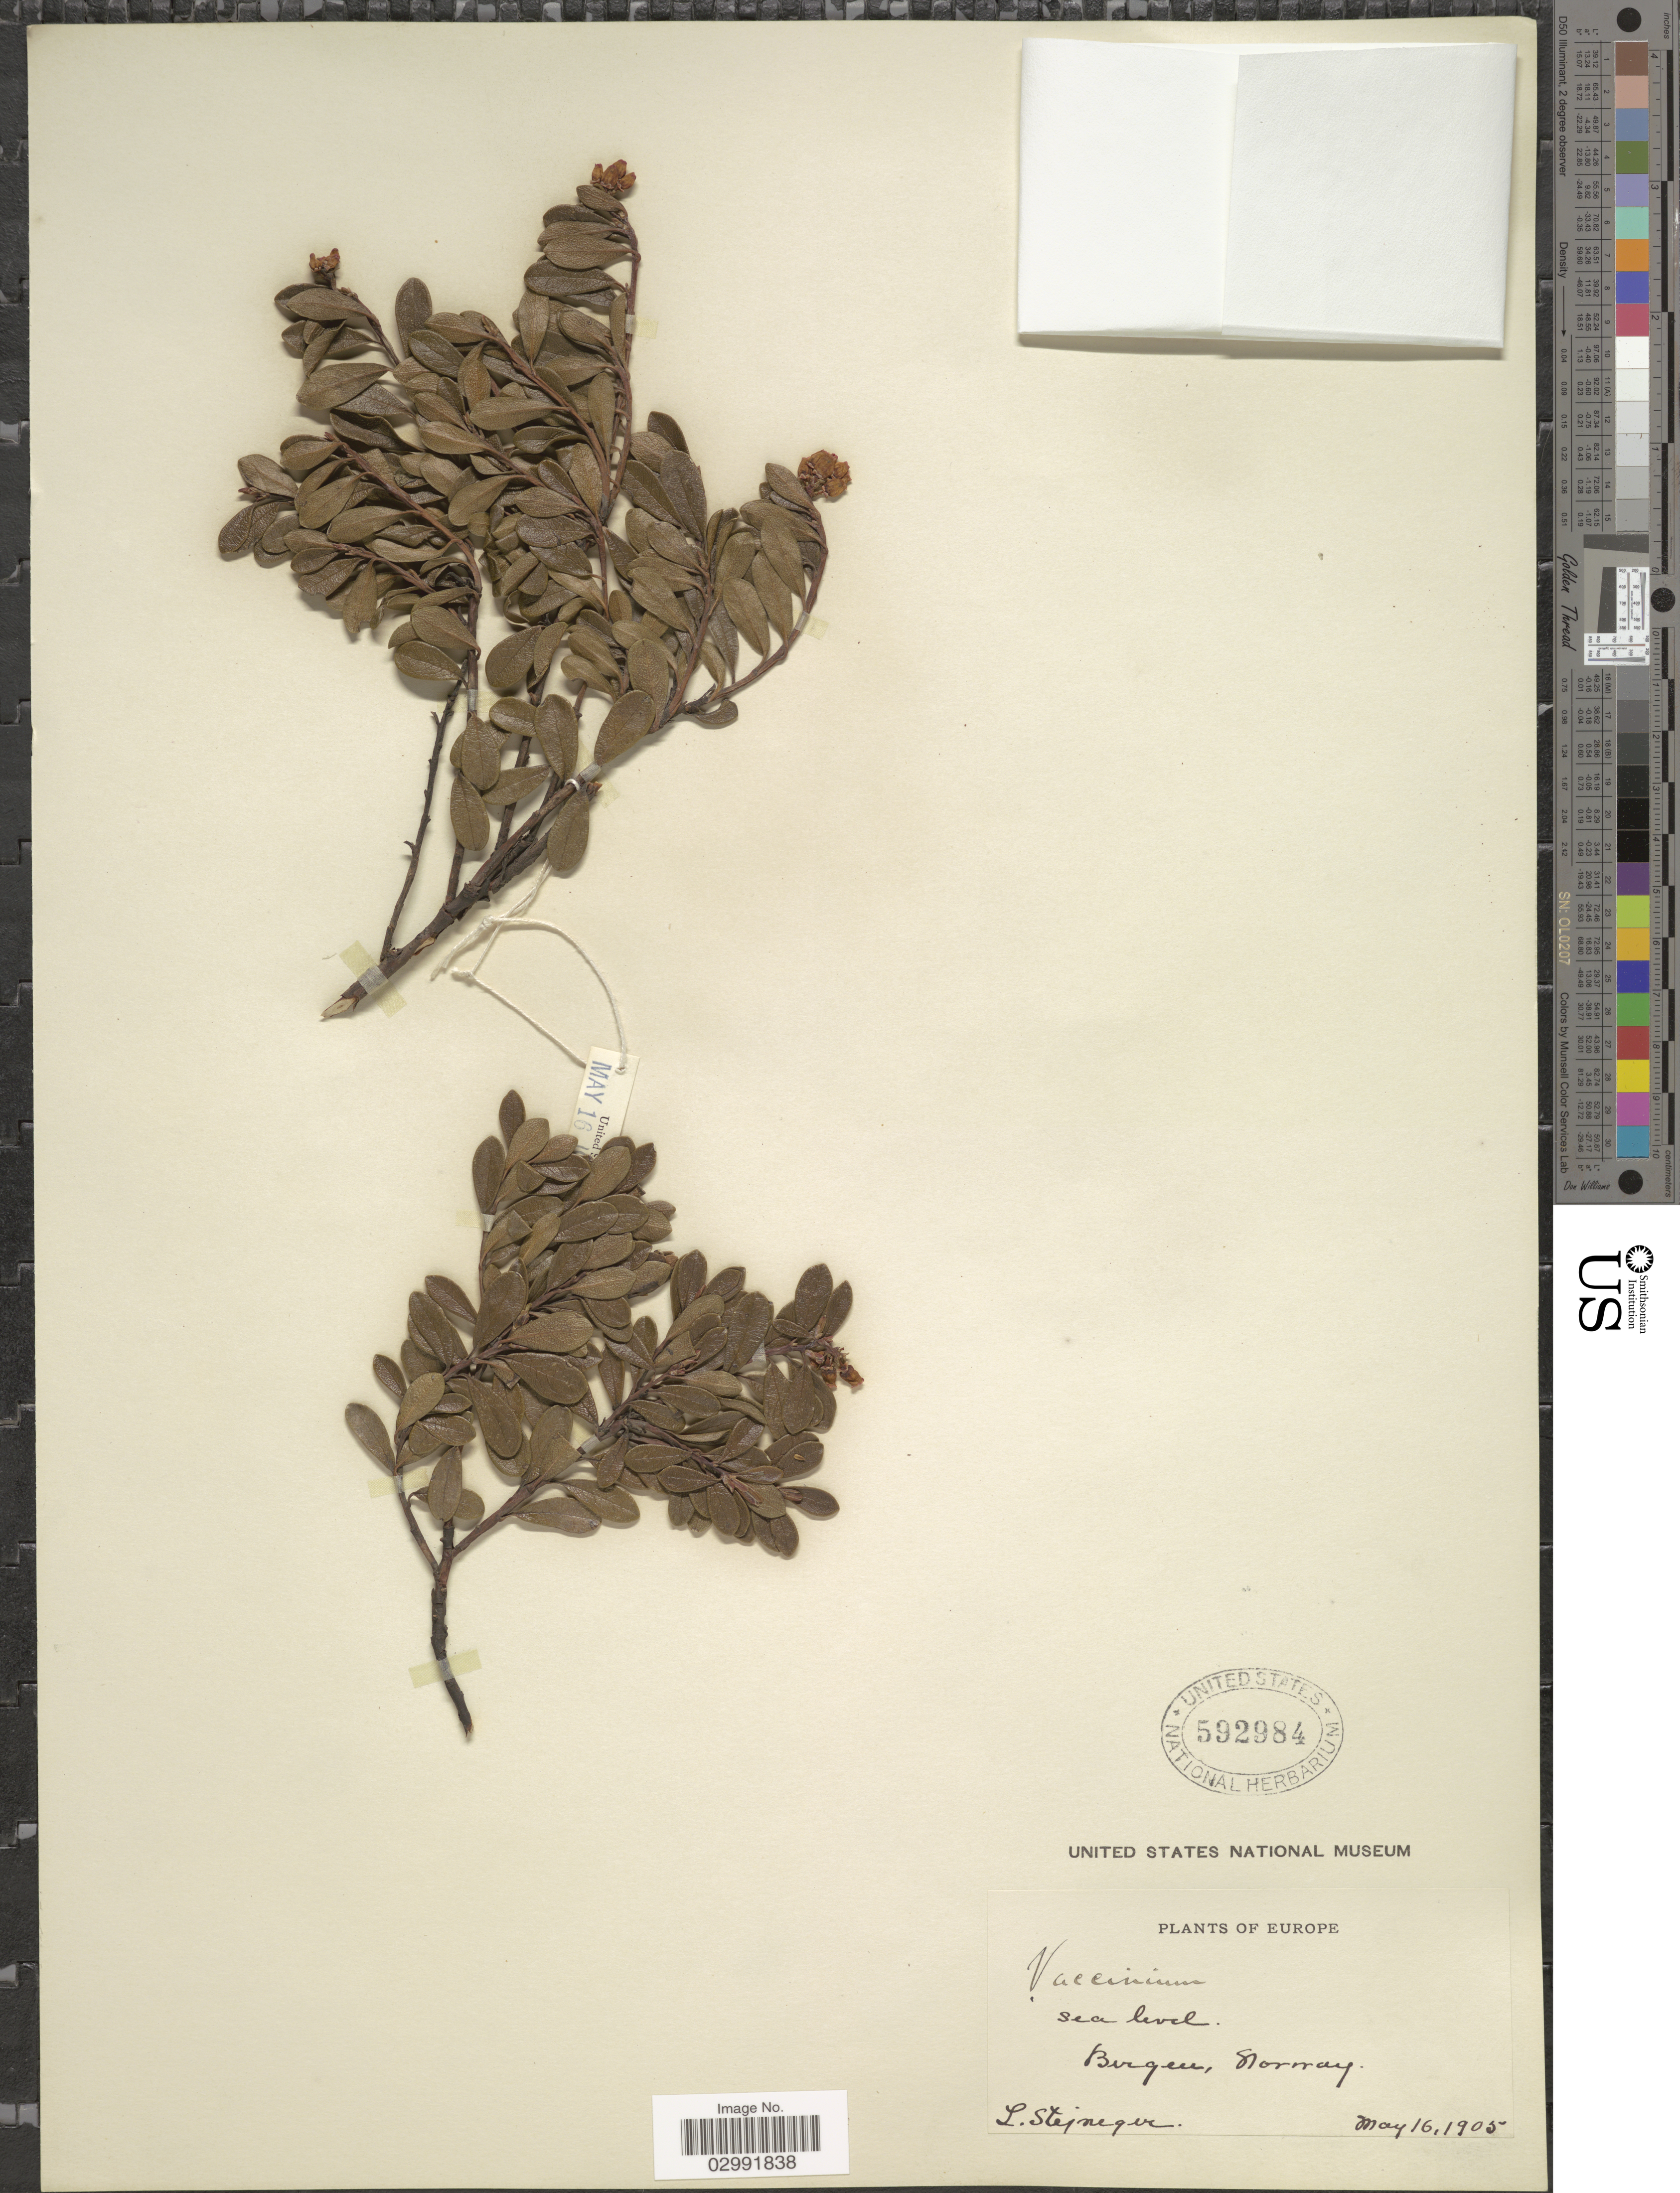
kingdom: Plantae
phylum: Tracheophyta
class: Magnoliopsida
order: Ericales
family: Ericaceae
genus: Vaccinium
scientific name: Vaccinium vitis-idaea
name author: L.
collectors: L. Stejneger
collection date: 1905-05-16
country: Norway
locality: Bergen.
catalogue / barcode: US 592984